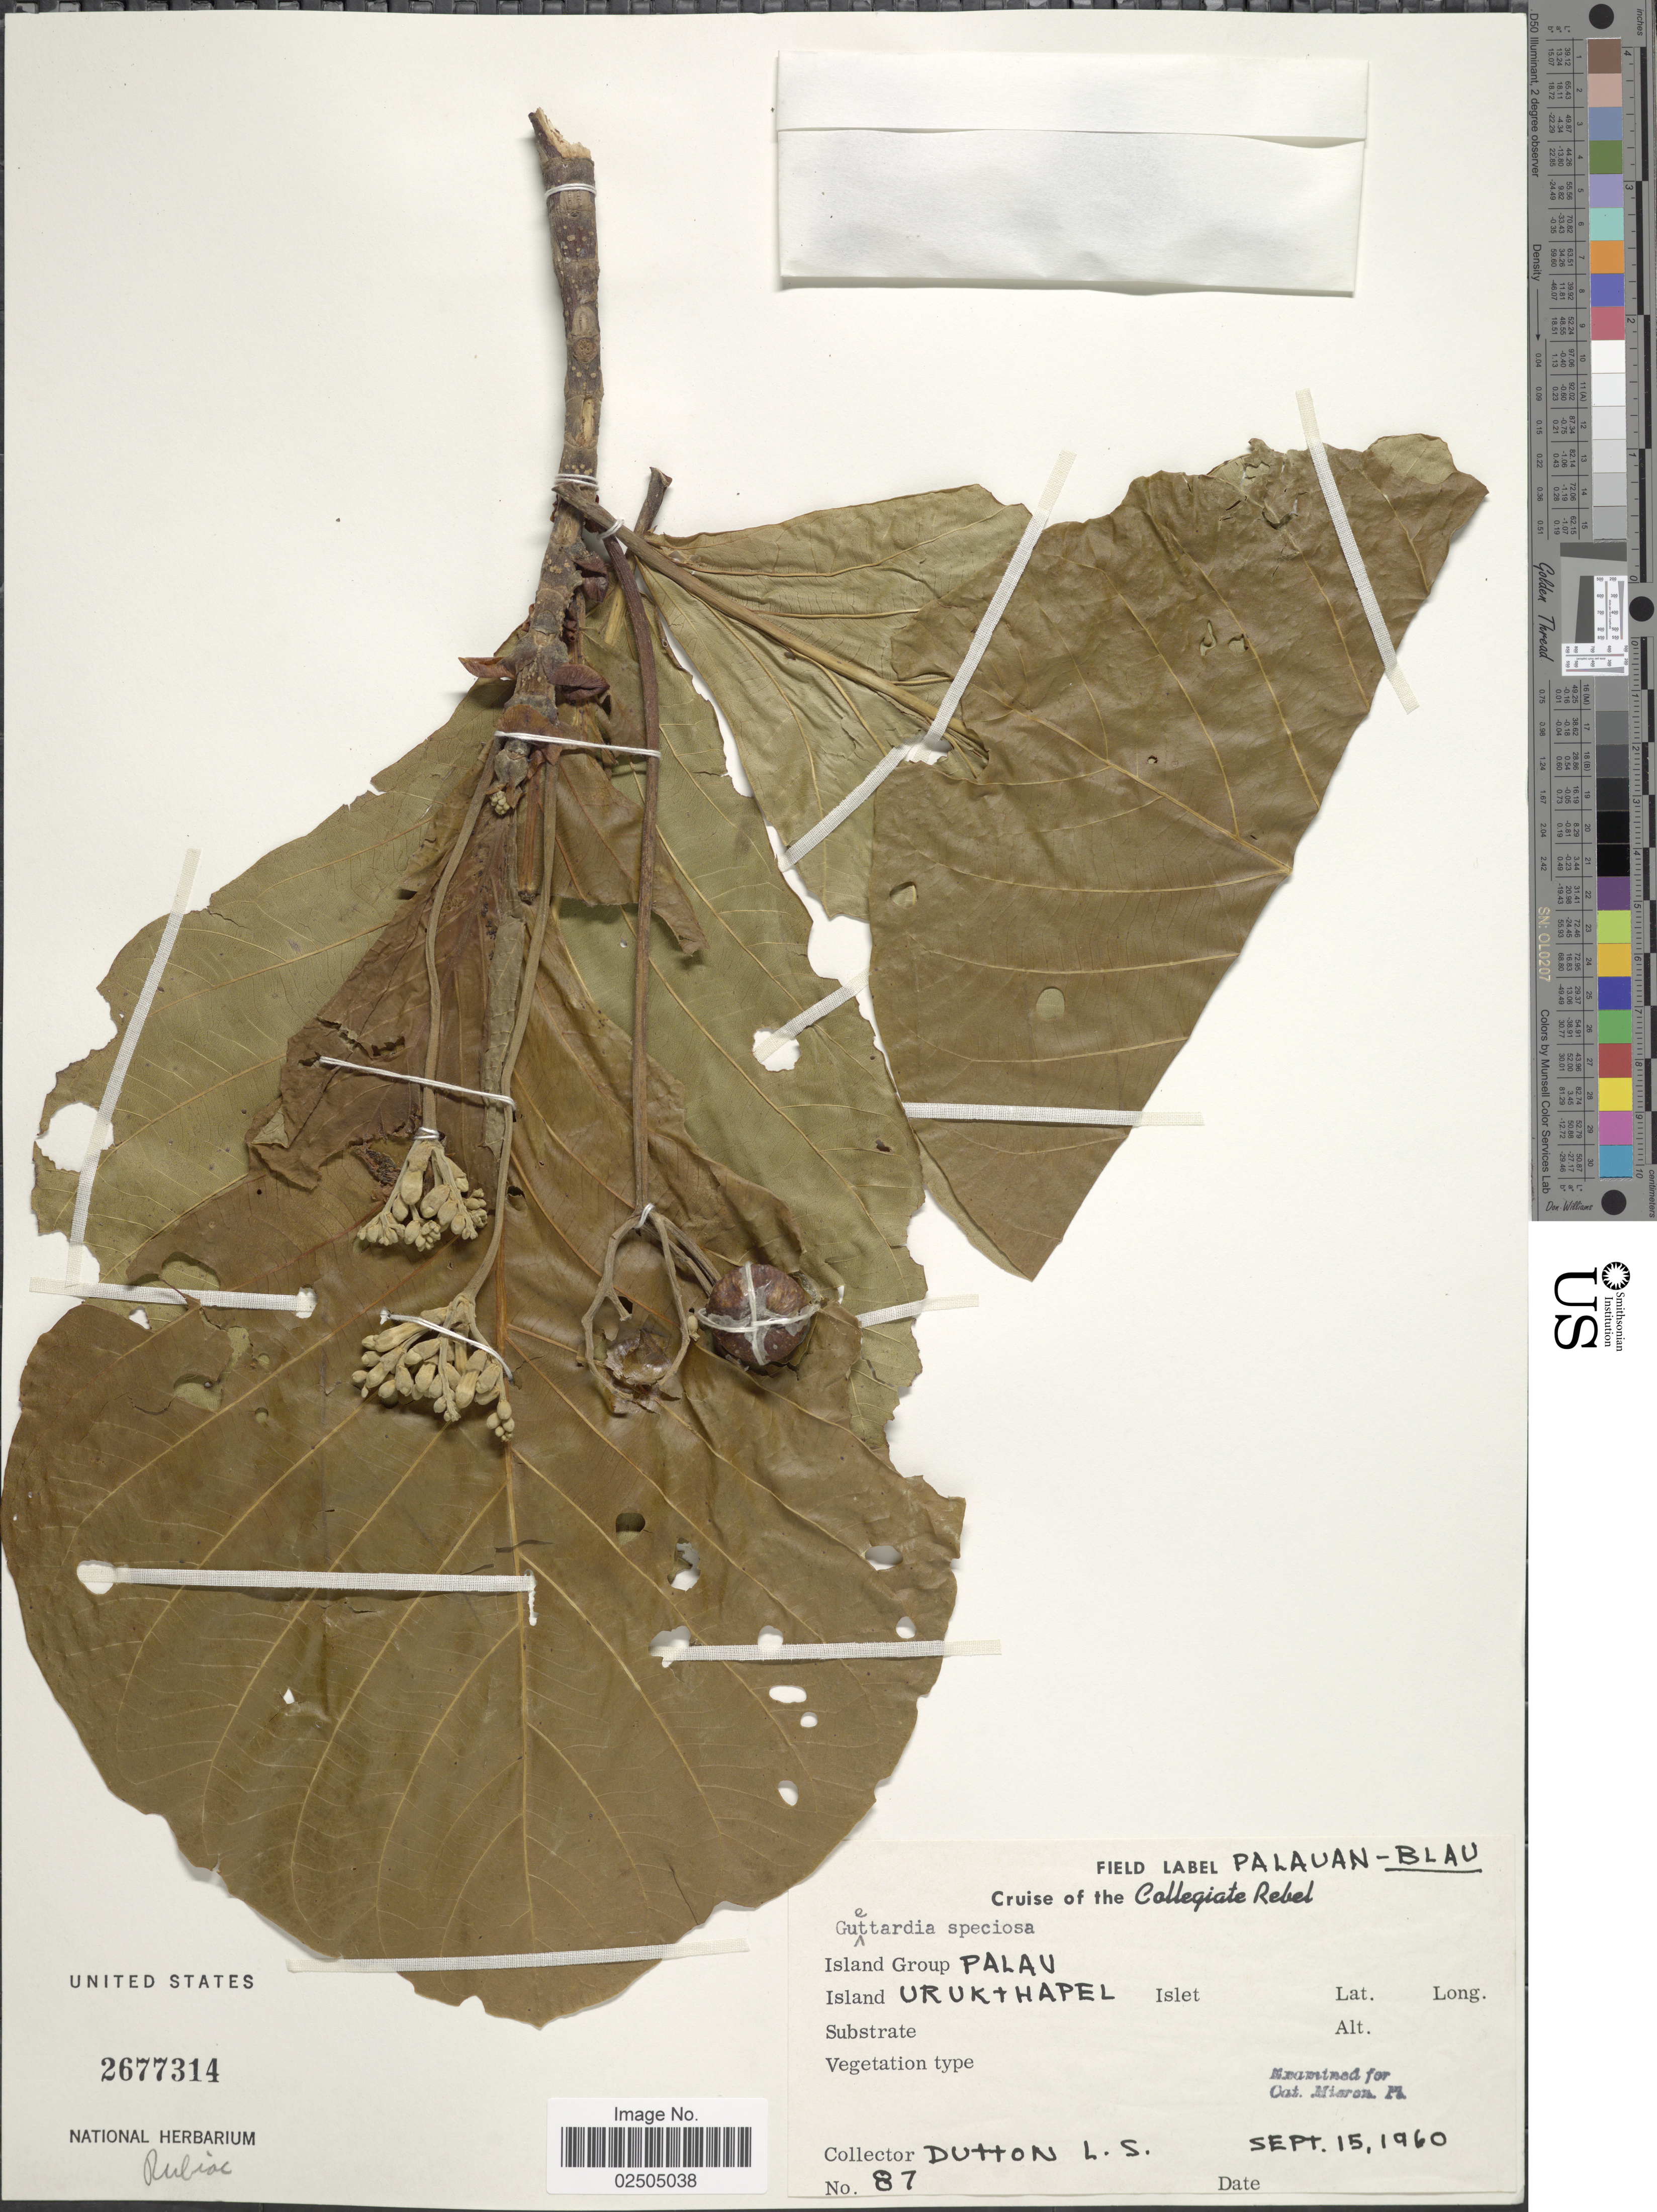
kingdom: Plantae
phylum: Tracheophyta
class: Magnoliopsida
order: Gentianales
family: Rubiaceae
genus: Guettarda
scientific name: Guettarda speciosa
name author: L.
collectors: L. Dutton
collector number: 87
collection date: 1960-09-15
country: Palau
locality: Island Group Palau, Island Uruk + Hapel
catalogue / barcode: US 2677314